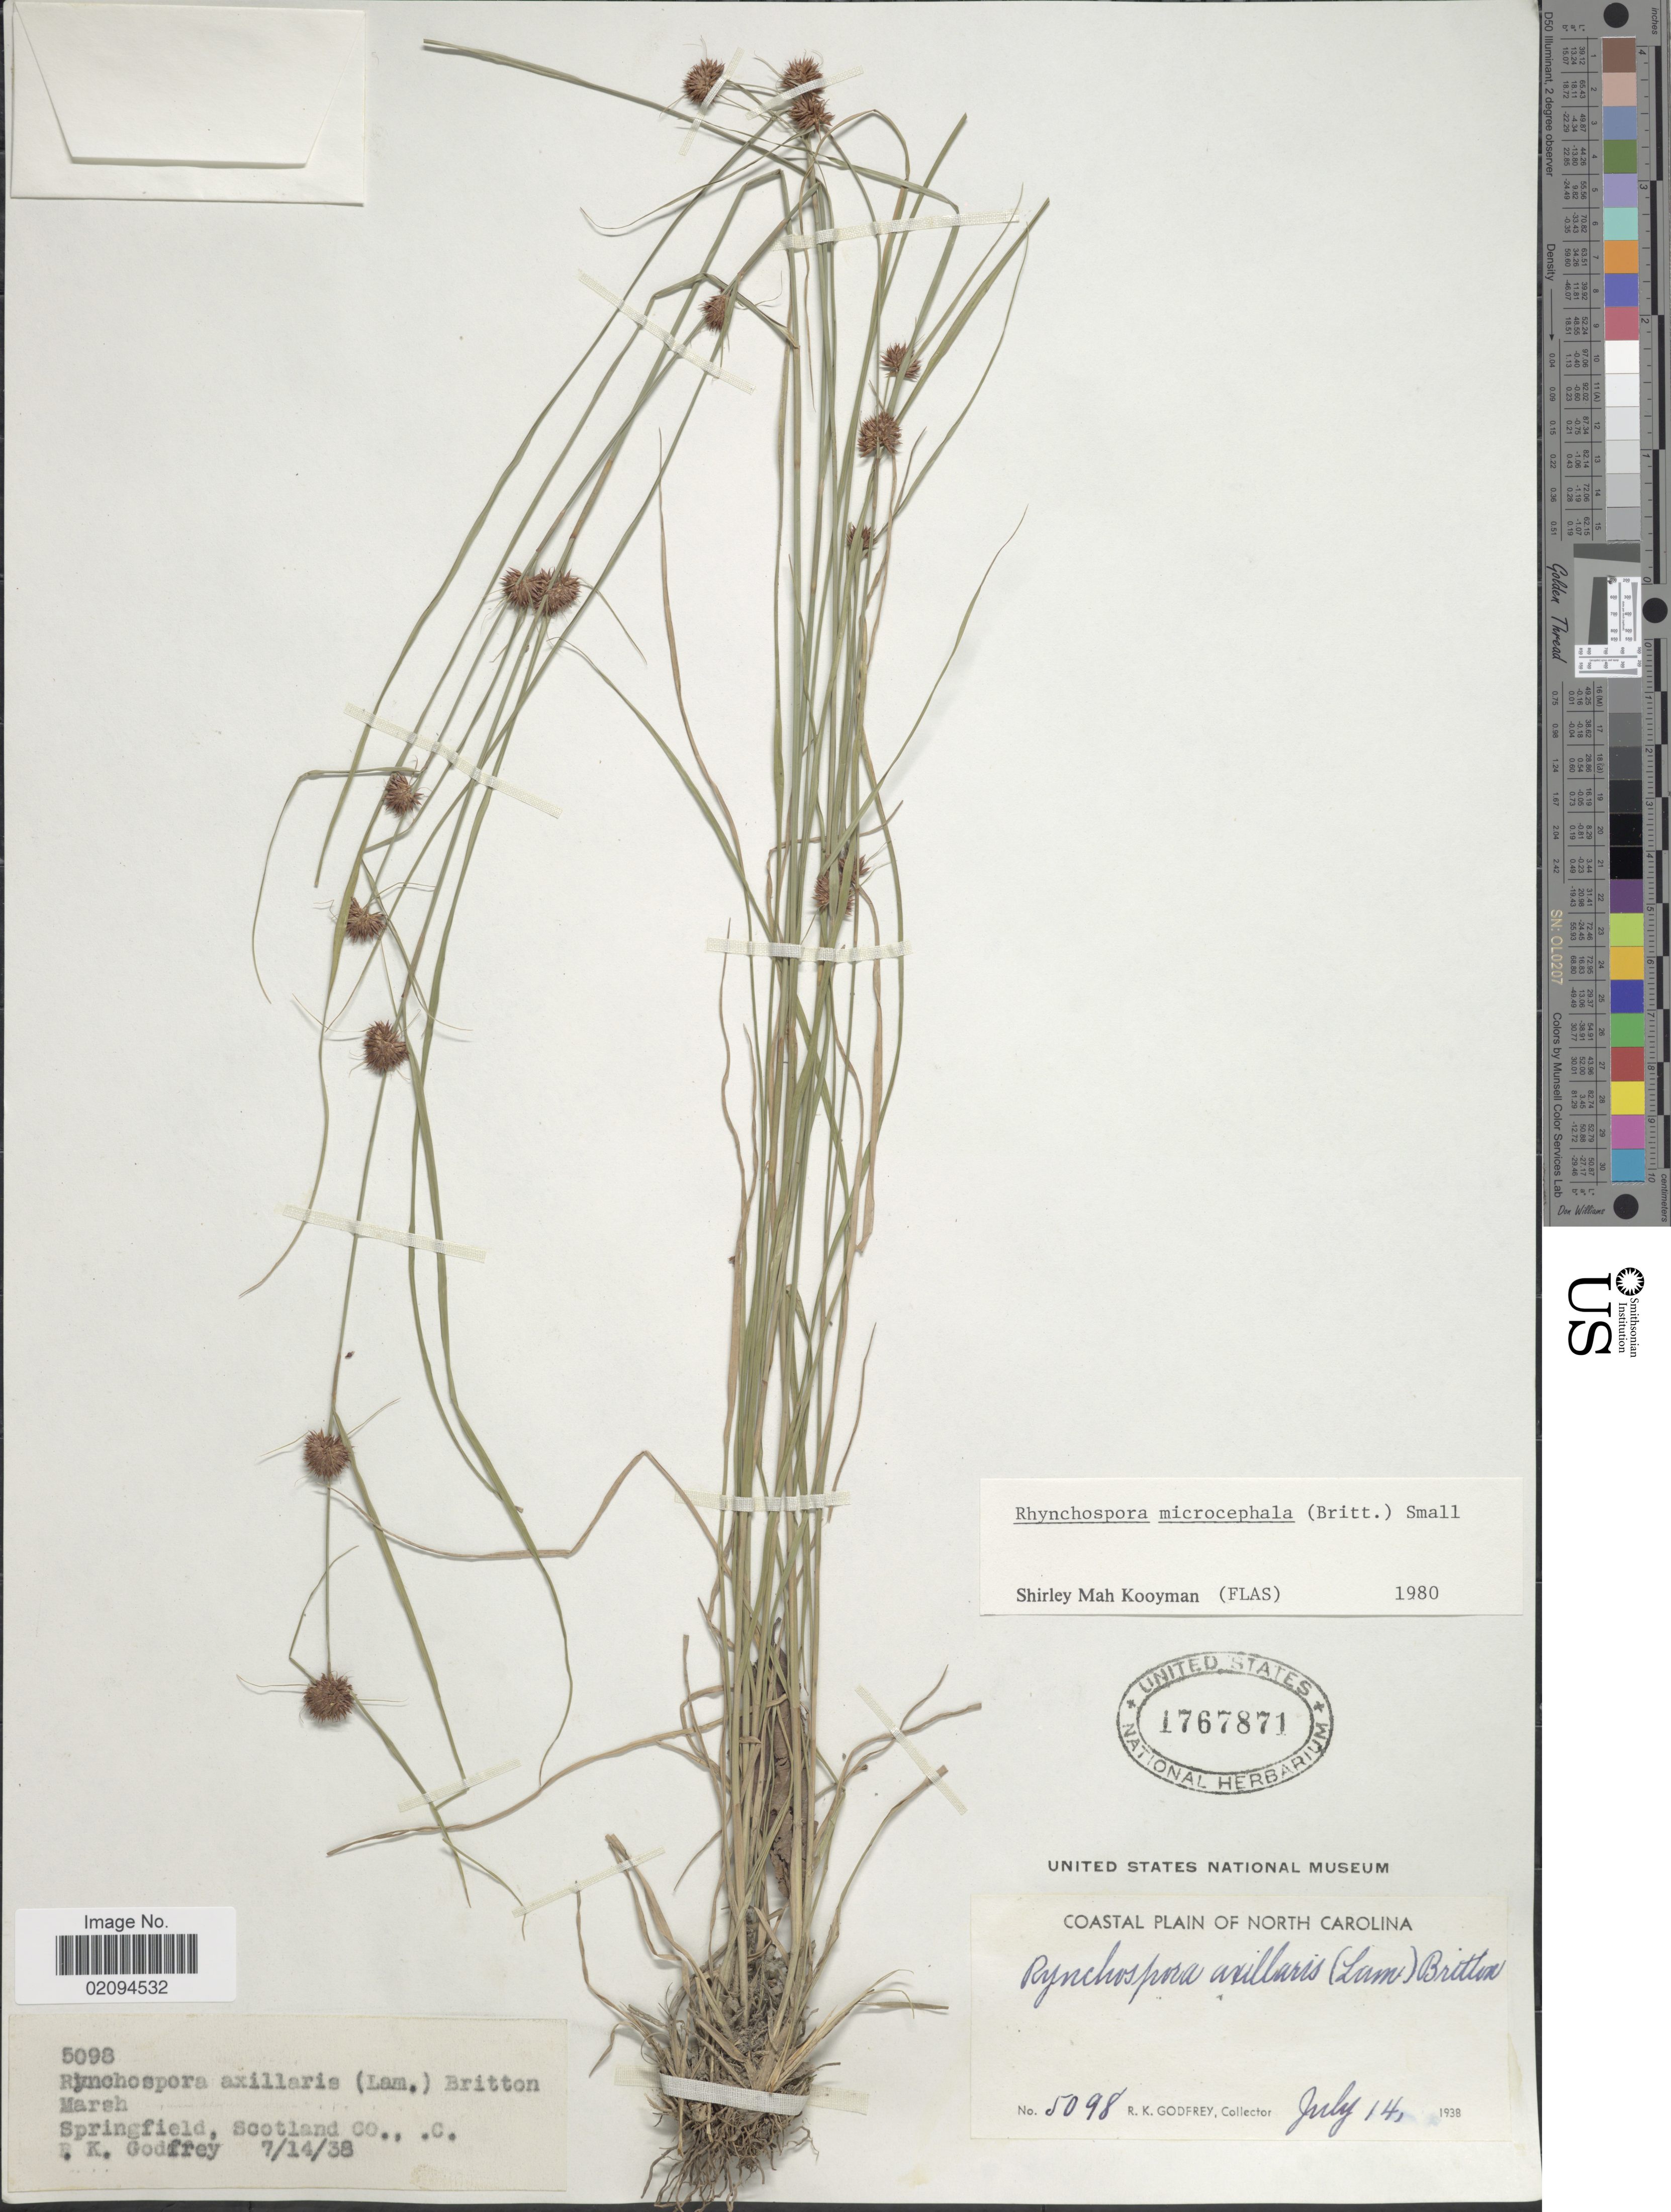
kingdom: Plantae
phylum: Tracheophyta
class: Liliopsida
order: Poales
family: Cyperaceae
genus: Rhynchospora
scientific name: Rhynchospora microcephala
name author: (Britton) Britton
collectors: R. K. Godfrey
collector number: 5098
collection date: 1938-07-14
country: United States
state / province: North Carolina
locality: Coastal Plain of North Carolina. Springfield, Scotland Co.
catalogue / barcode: US 1767871